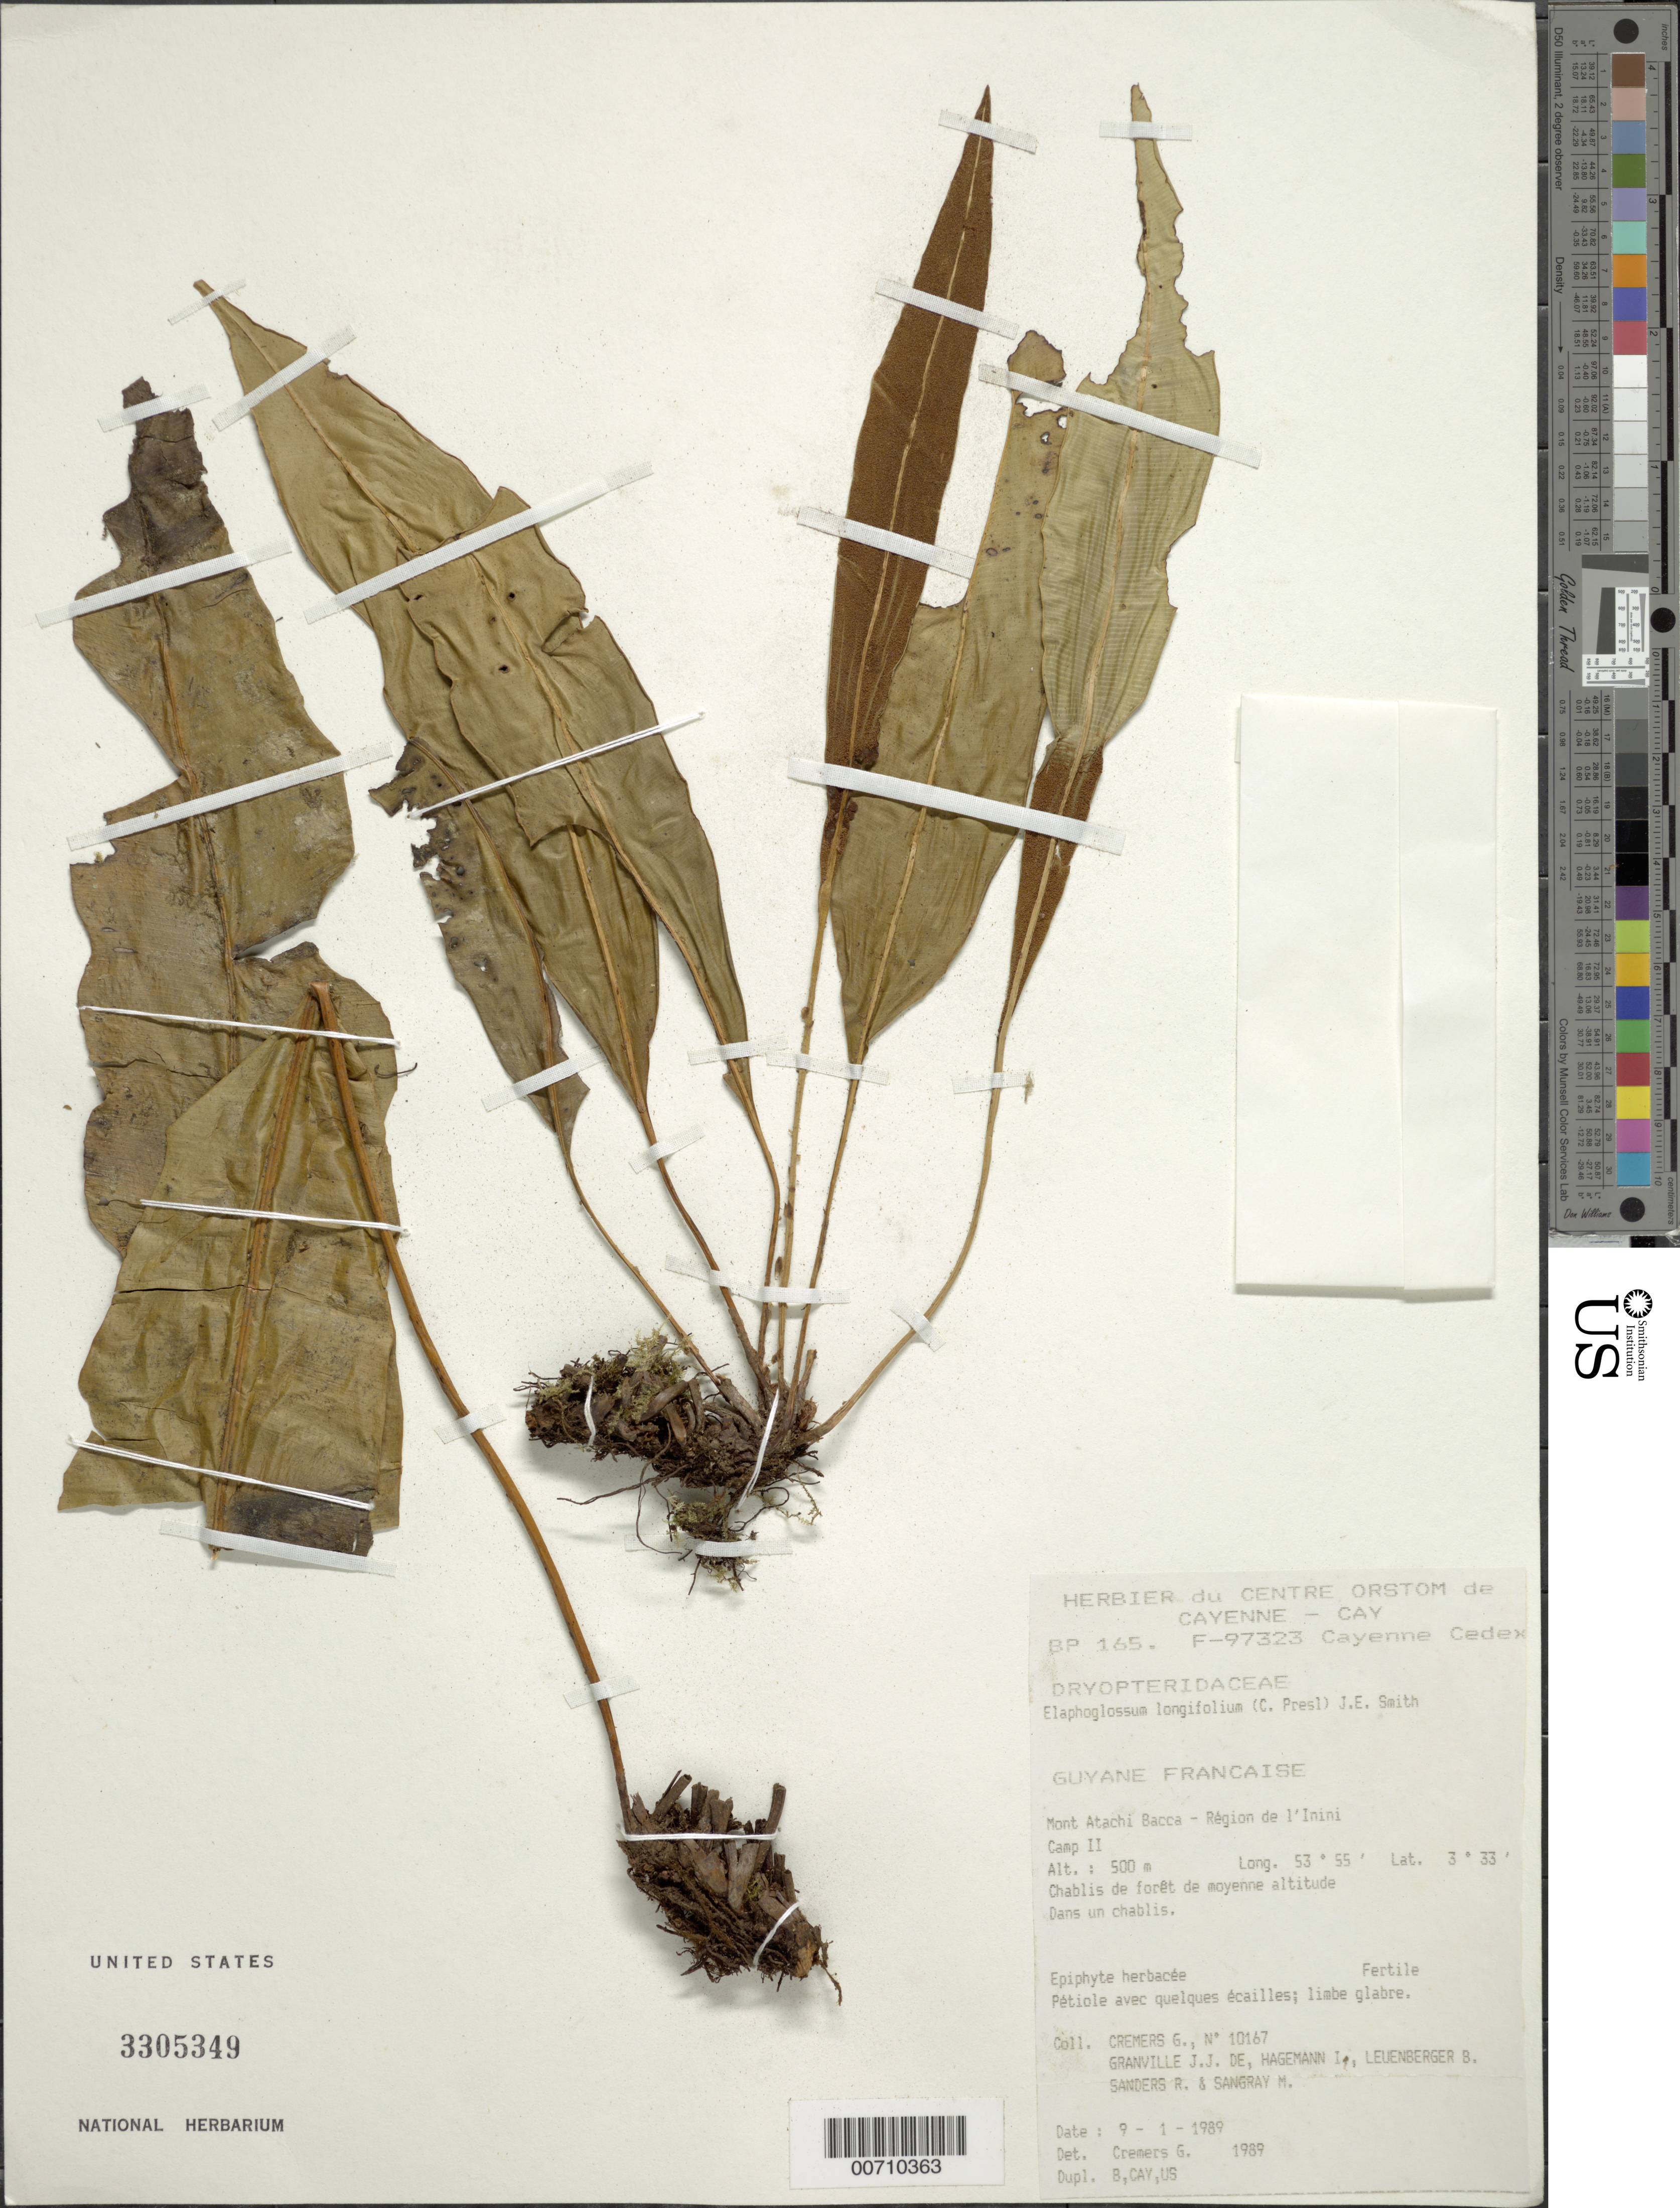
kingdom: Plantae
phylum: Tracheophyta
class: Polypodiopsida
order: Polypodiales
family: Dryopteridaceae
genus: Elaphoglossum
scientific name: Elaphoglossum latifolium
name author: (Sw.) J. Sm.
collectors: G. Cremers et al.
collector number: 10167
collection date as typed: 9-Jan-89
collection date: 1989-01-09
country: French Guiana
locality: Mont Atachi Bacca, région de l'Inini, Camp II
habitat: Chablis, chablis de forêt de moyenne altitude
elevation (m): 500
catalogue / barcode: US 3305349